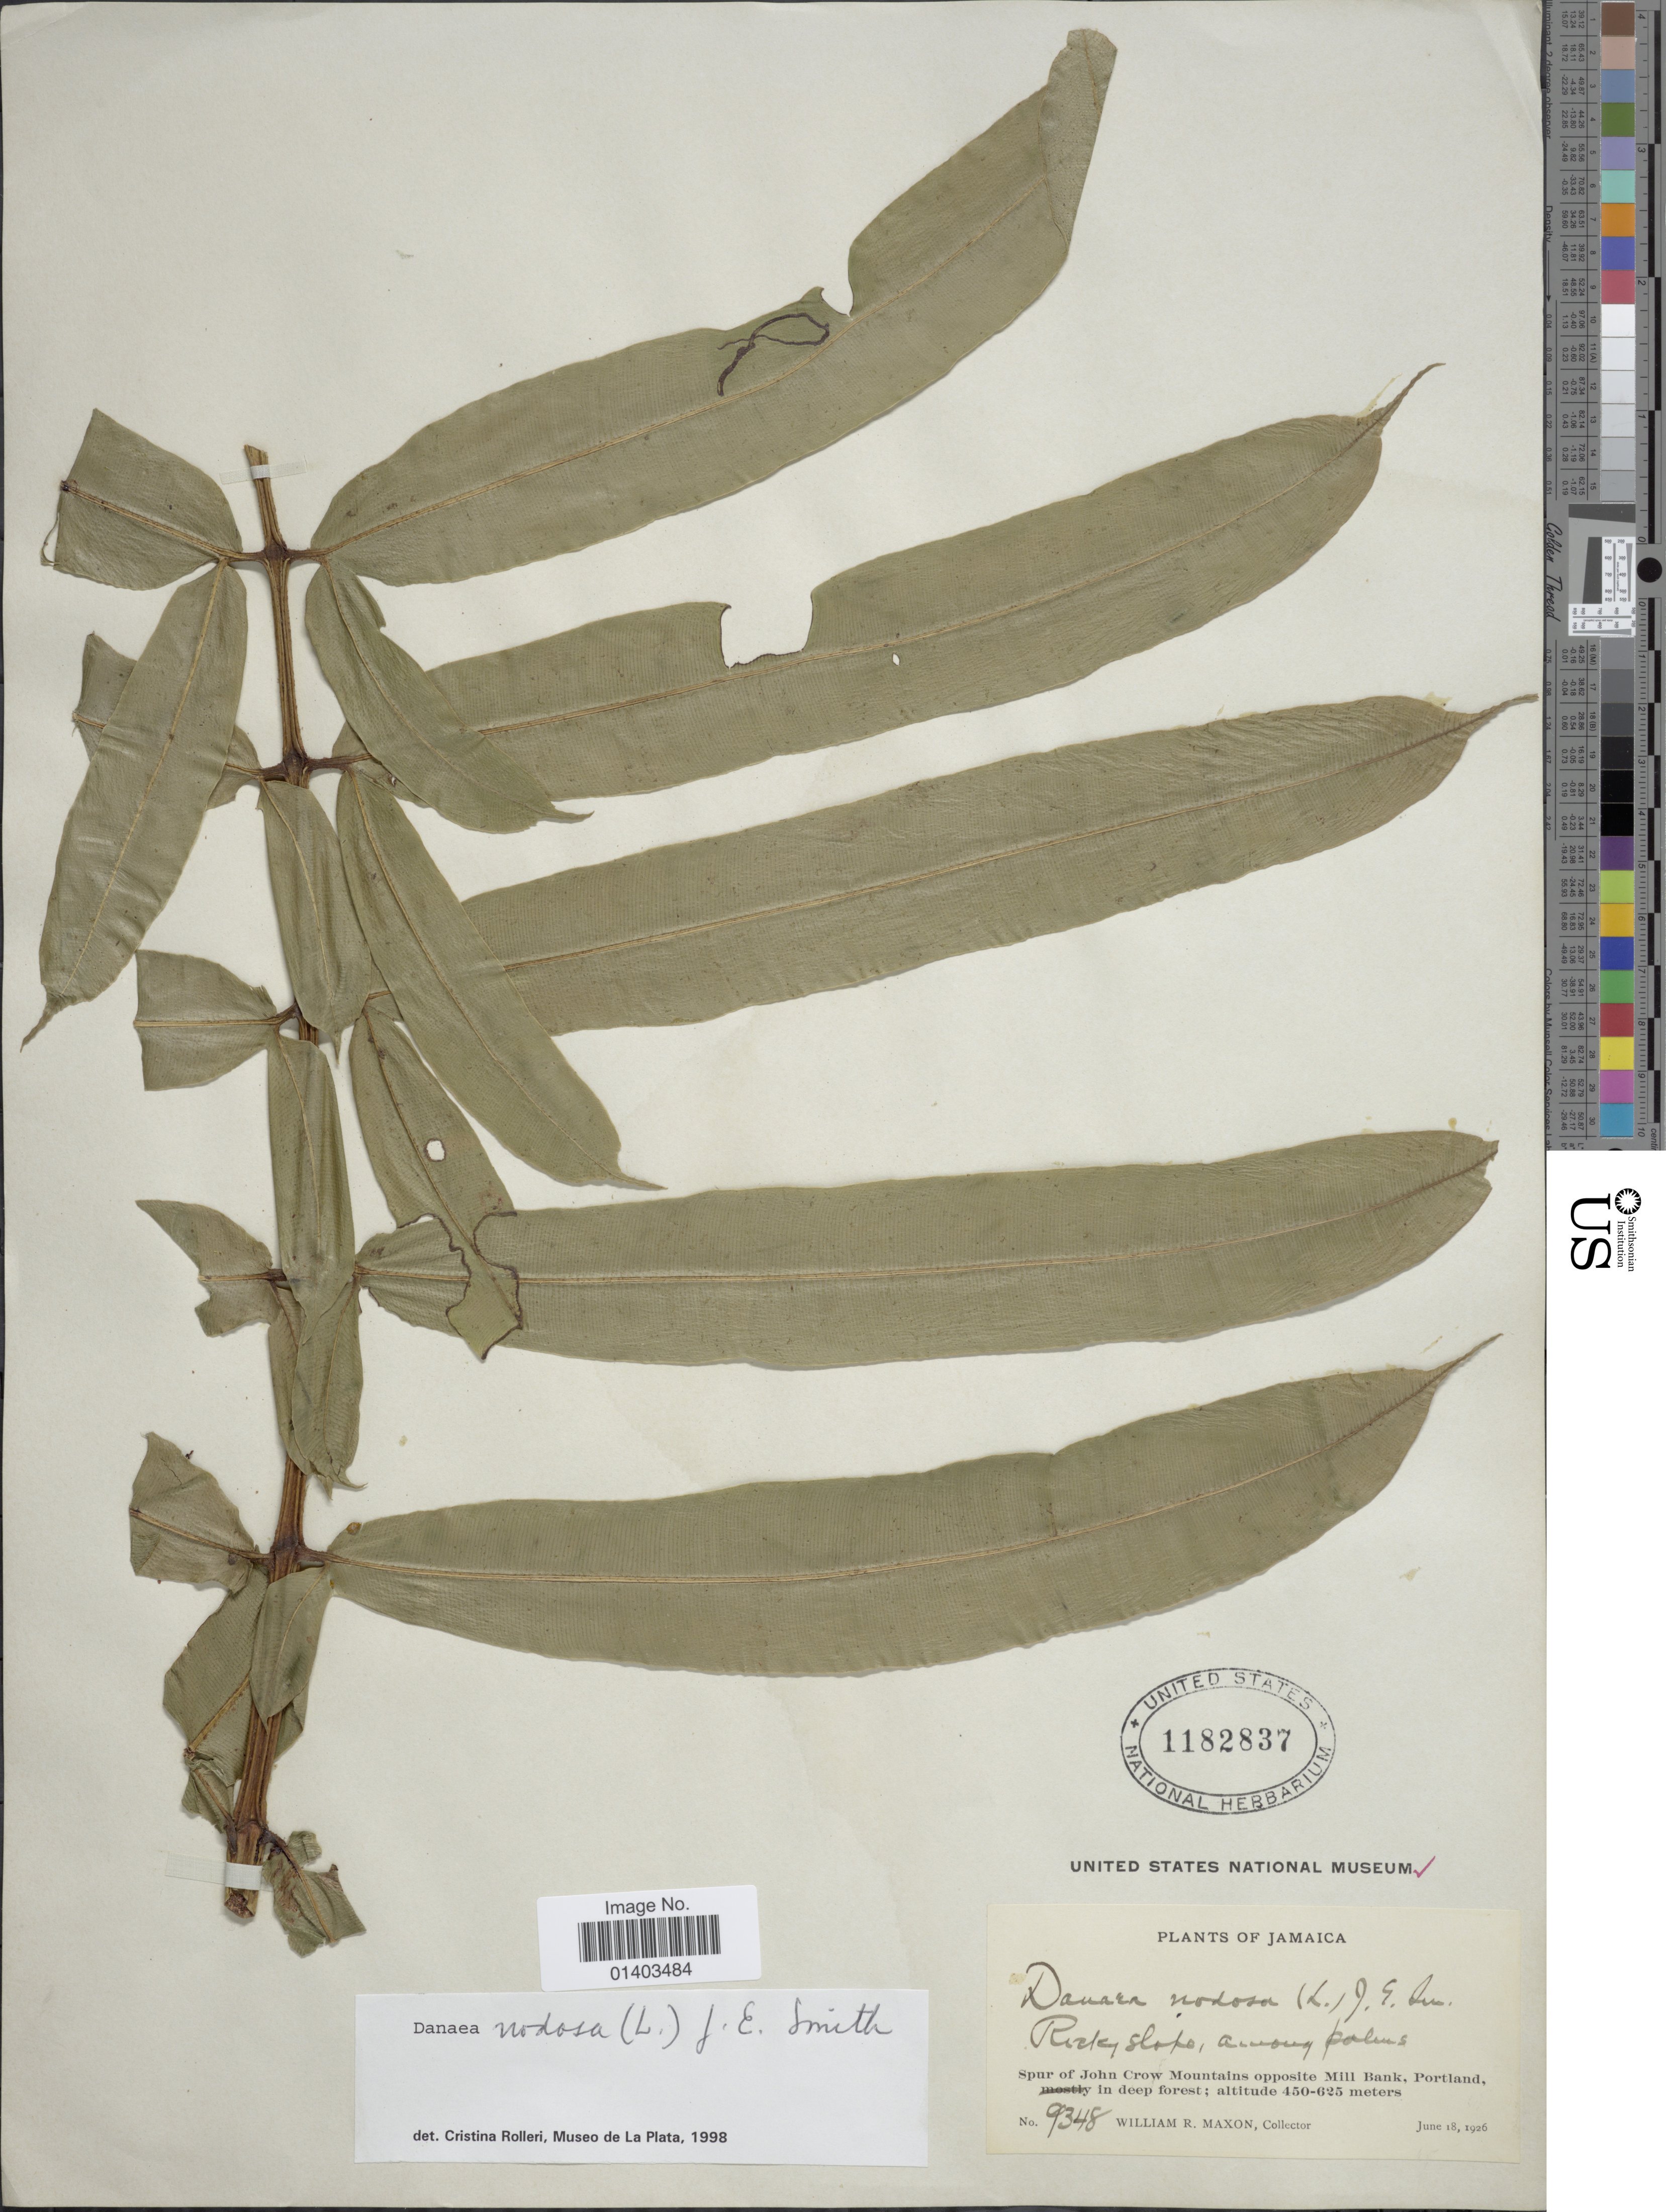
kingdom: Plantae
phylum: Tracheophyta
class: Polypodiopsida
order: Marattiales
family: Marattiaceae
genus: Danaea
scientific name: Danaea nodosa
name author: (L.) Sm.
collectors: W. R. Maxon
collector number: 9348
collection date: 1926-06-18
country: Jamaica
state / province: Portland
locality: Spur of John Crow Mountains opposite Mill Bank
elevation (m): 450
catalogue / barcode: US 1182837